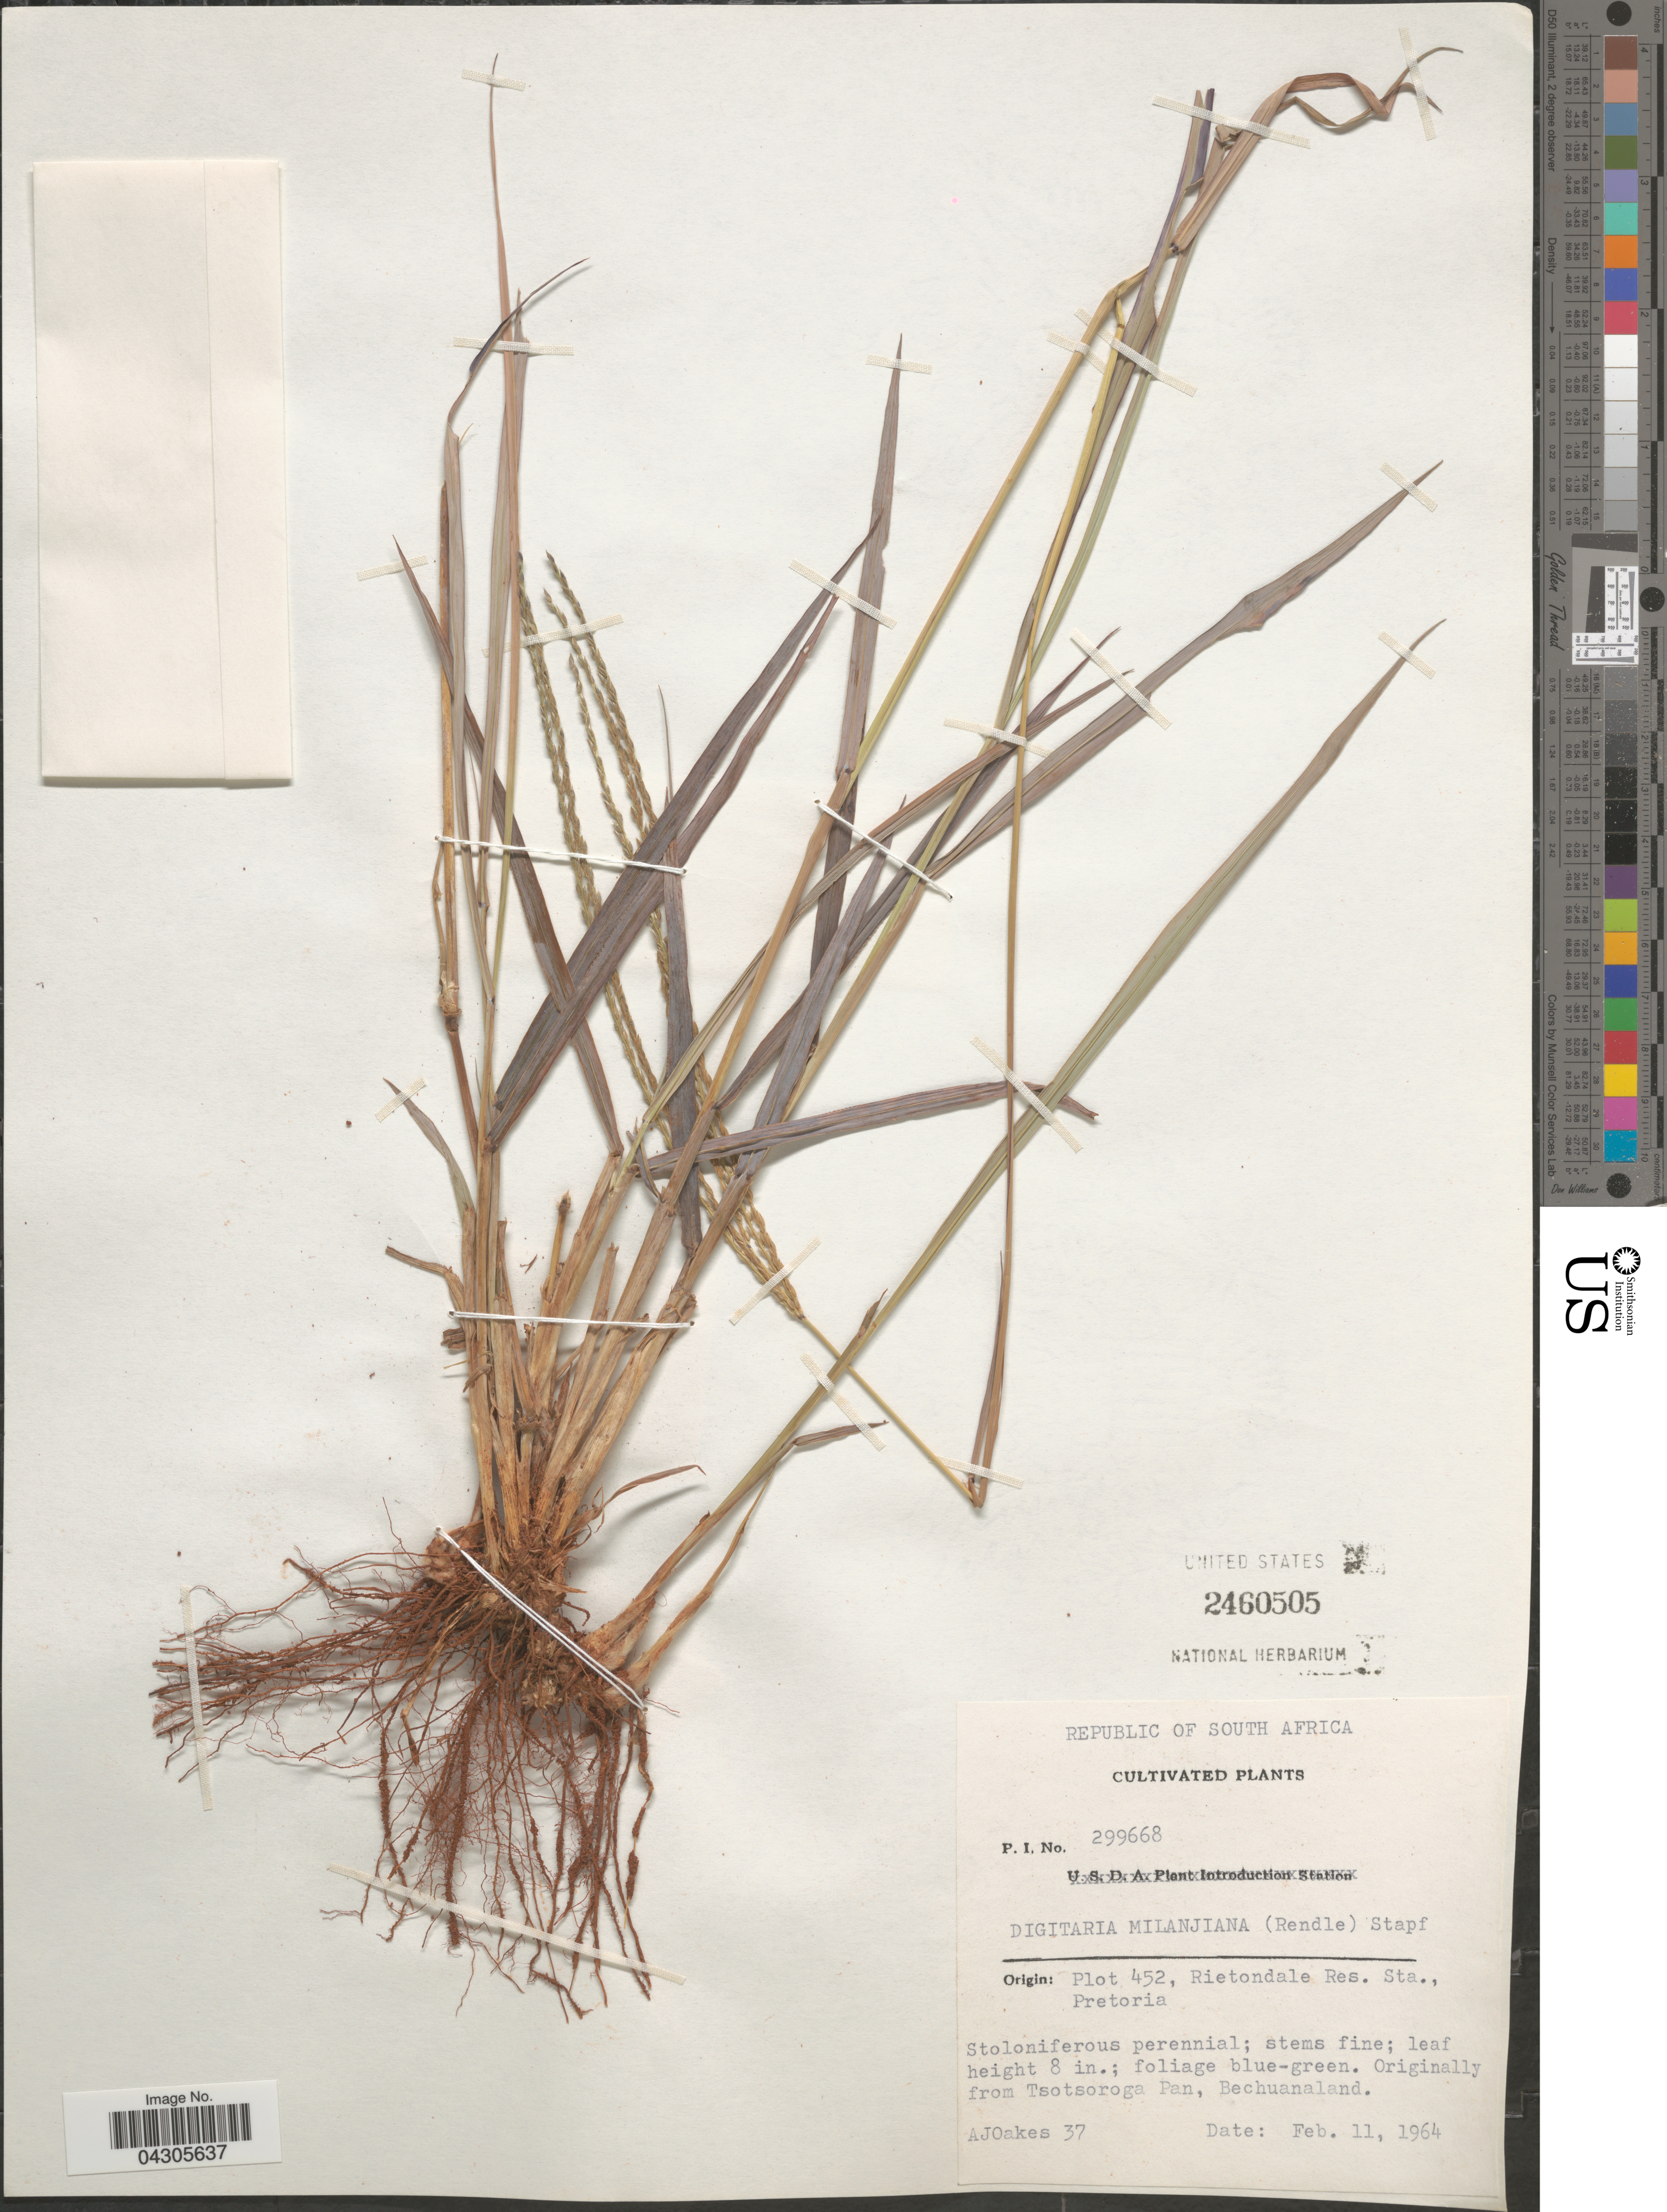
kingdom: Plantae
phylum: Tracheophyta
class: Liliopsida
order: Poales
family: Poaceae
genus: Digitaria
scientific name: Digitaria milanjiana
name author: (Rendle) Stapf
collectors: A. Oakes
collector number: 37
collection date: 1964-02-11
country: South Africa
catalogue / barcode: US 2460505